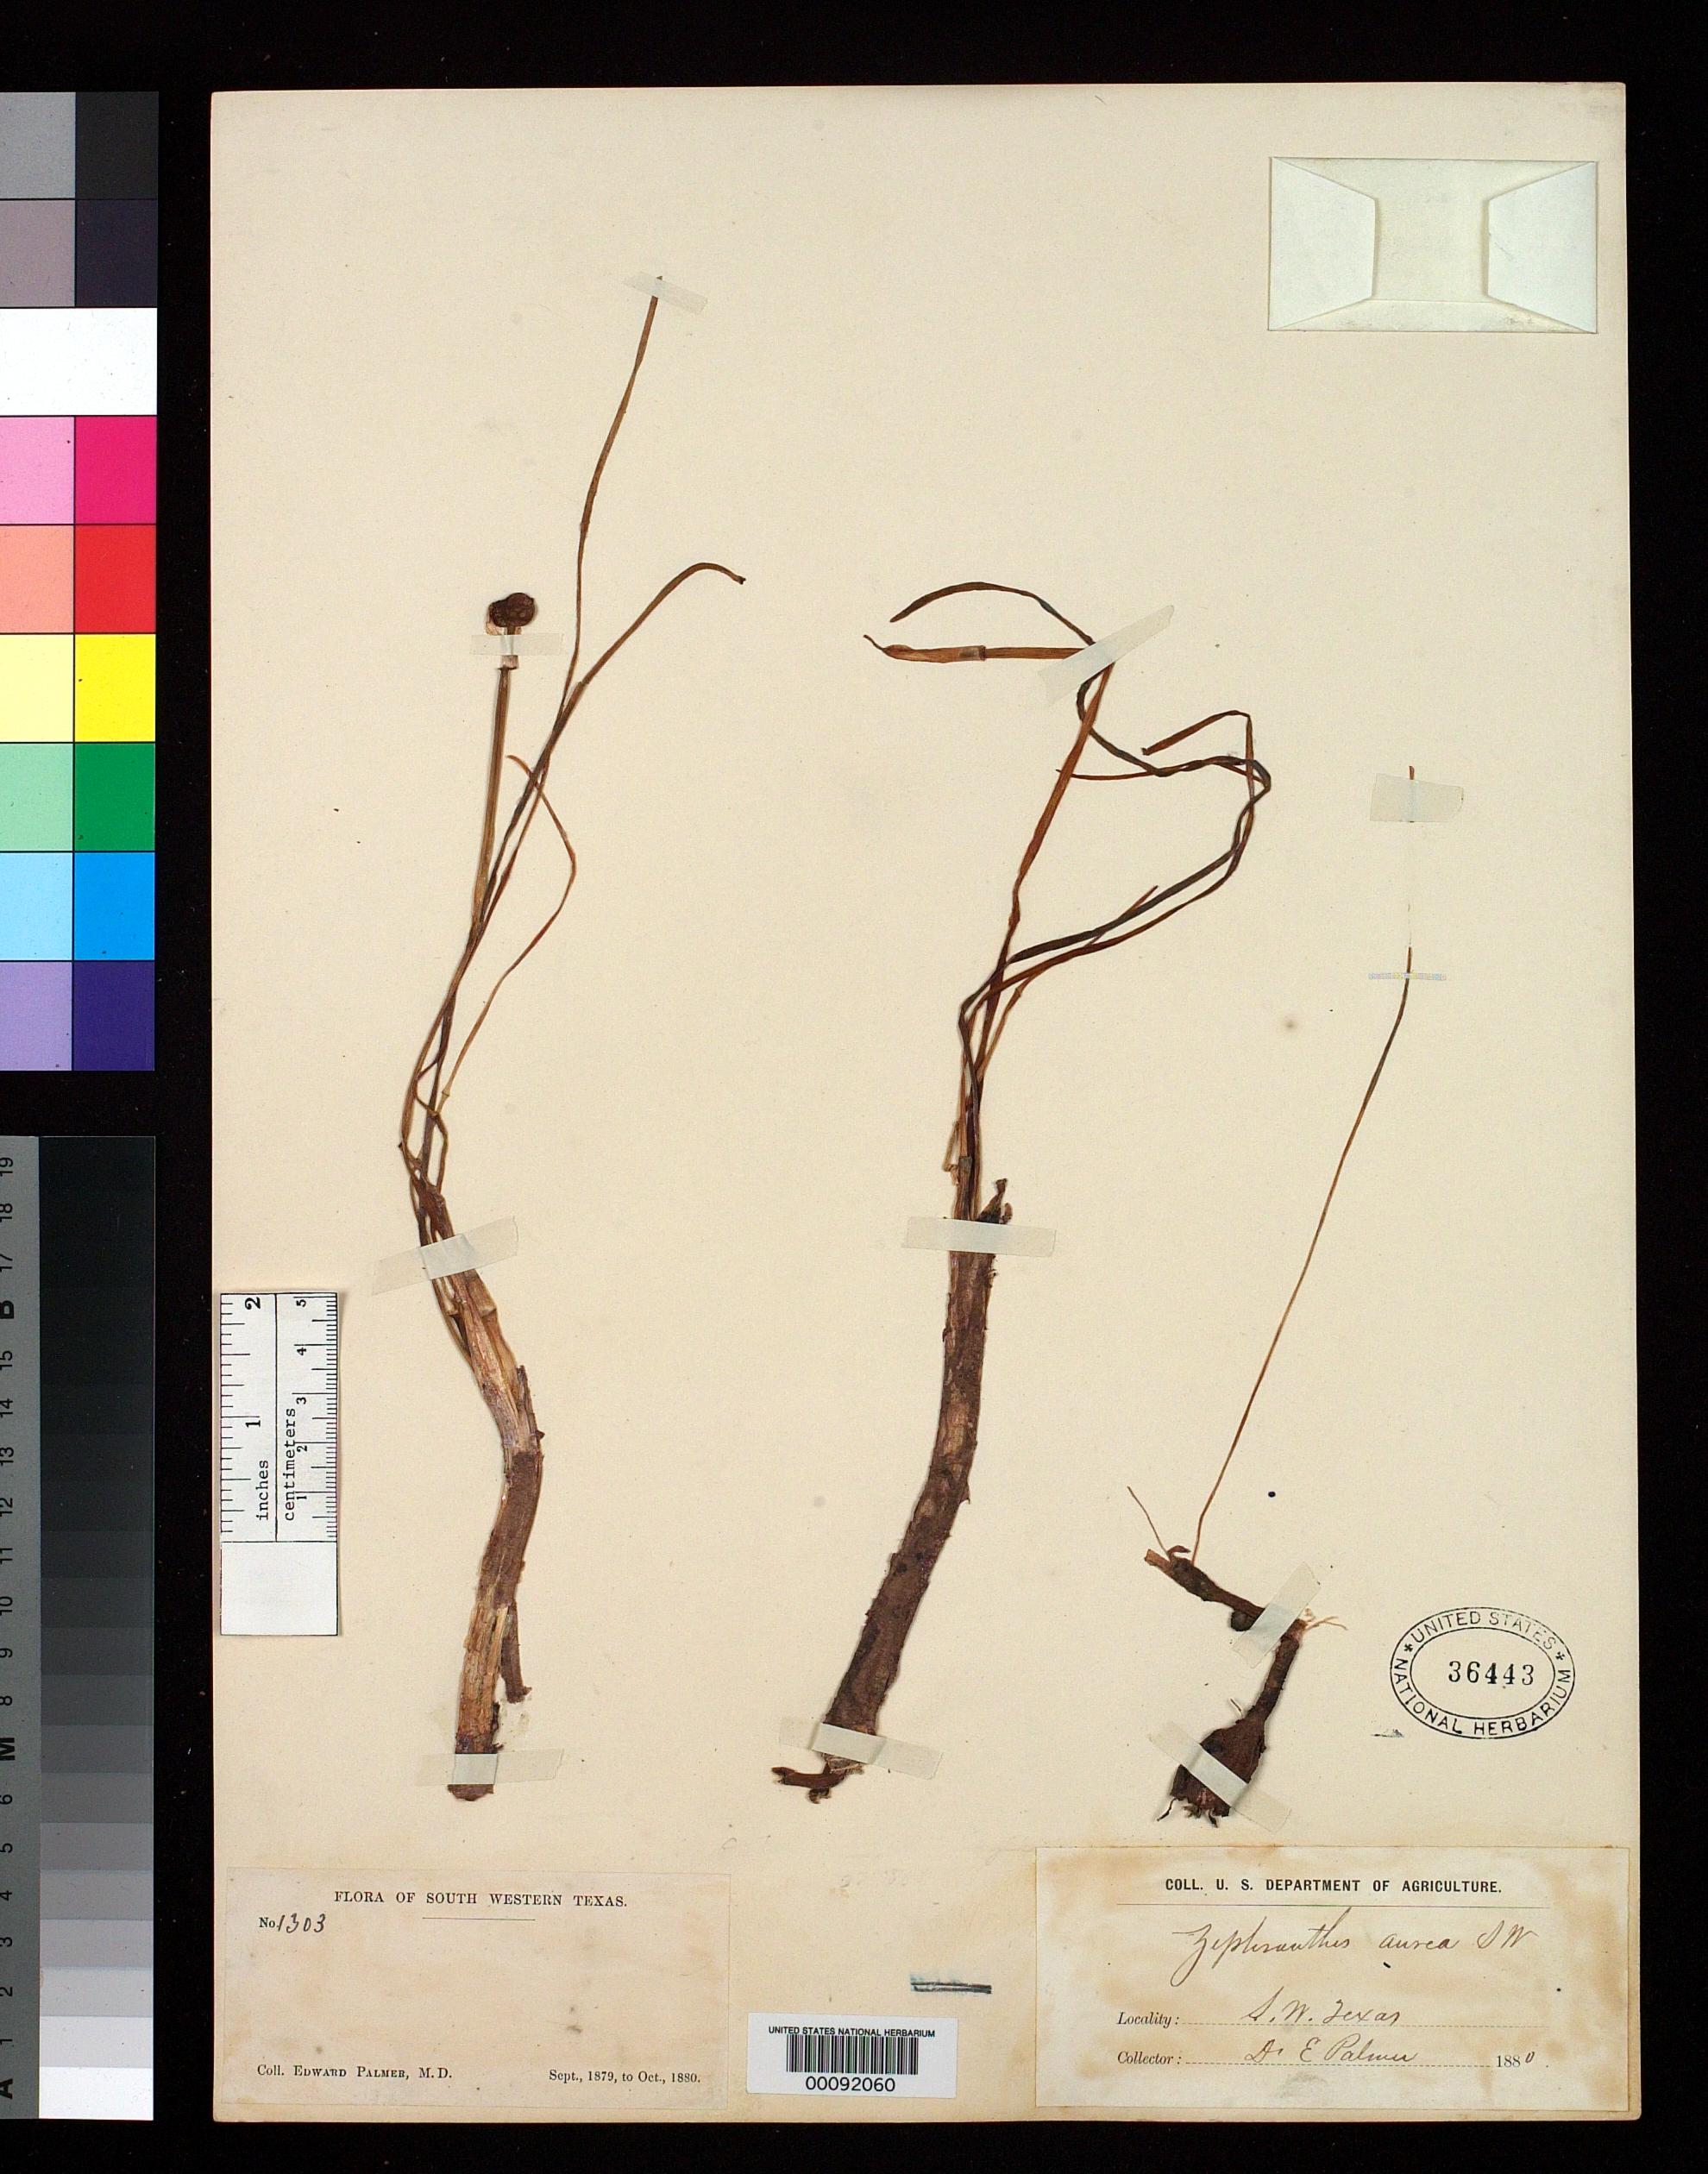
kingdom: Plantae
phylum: Tracheophyta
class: Liliopsida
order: Asparagales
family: Amaryllidaceae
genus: Zephyranthes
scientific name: Zephyranthes aurea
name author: S. Watson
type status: Syntype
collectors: E. Palmer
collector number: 1303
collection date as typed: Sep 1879 to -- Oct 1880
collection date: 1879-09/1880-10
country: United States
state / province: Texas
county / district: Webb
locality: Laredo, on the Rio Grande.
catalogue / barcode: US 36443